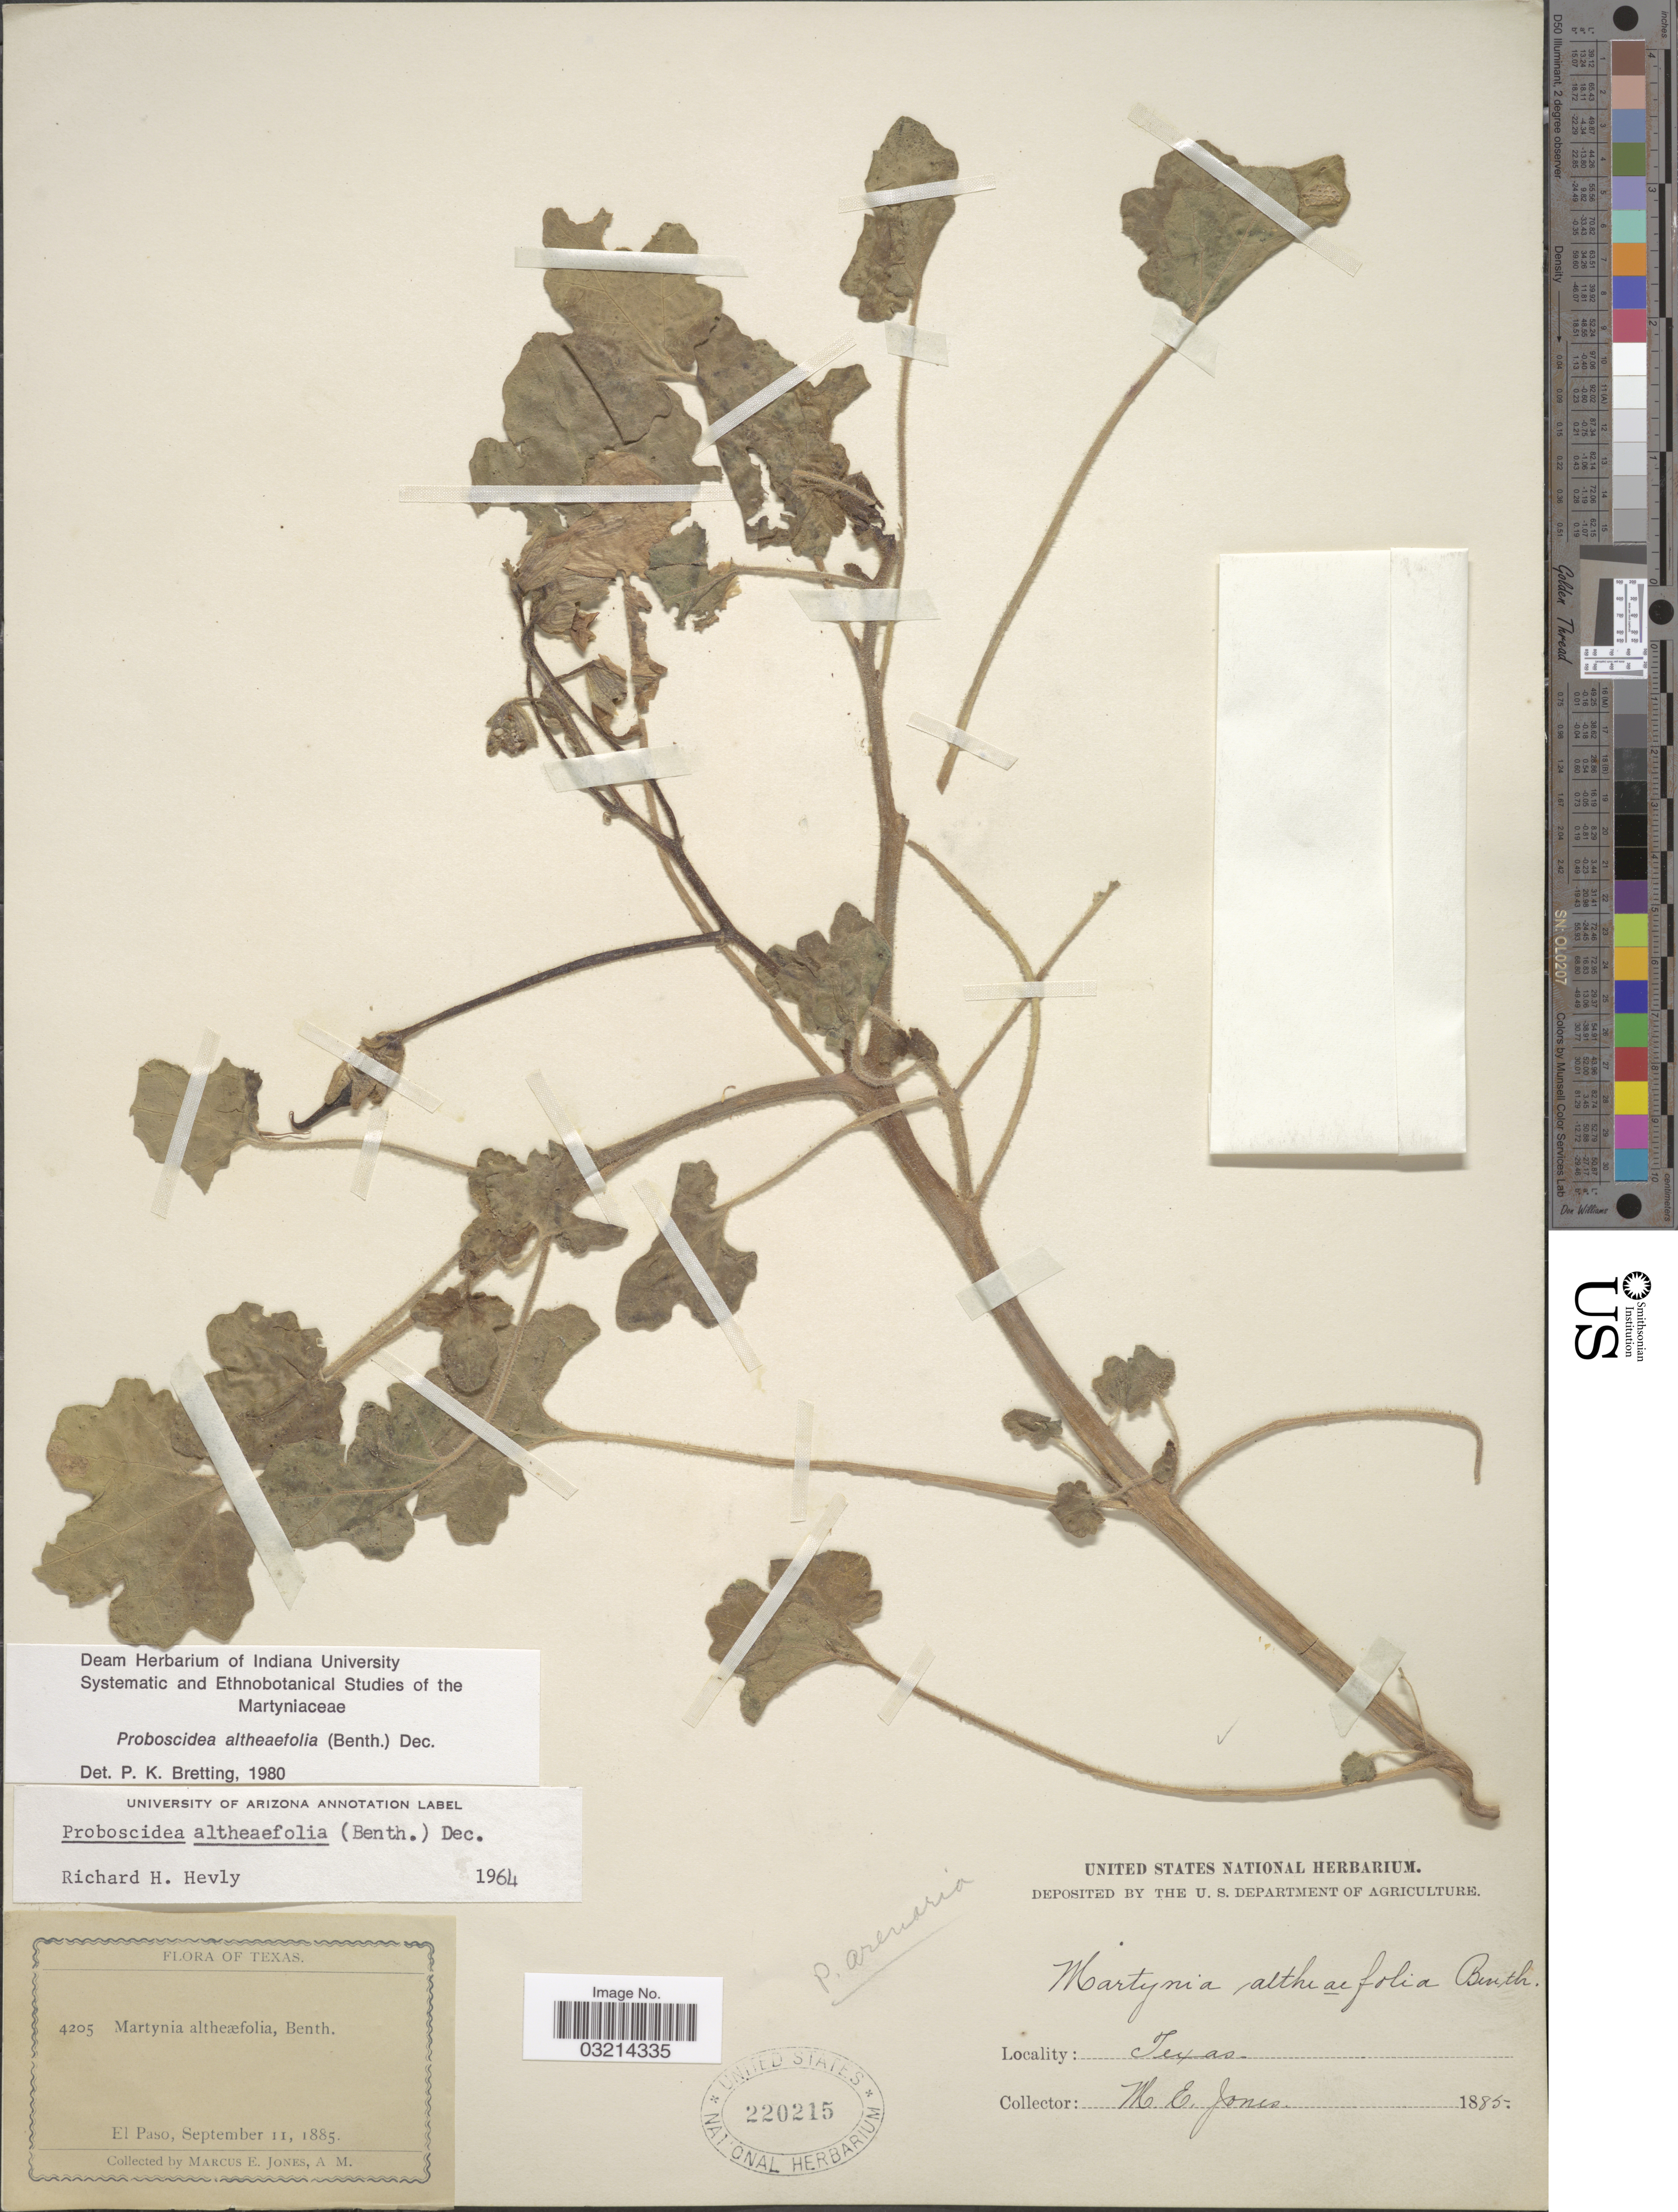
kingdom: Plantae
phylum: Tracheophyta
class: Magnoliopsida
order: Lamiales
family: Martyniaceae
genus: Proboscidea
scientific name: Proboscidea althaeifolia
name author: (Benth.) Decne.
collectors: M. E. Jones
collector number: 4205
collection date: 1885-09-11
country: United States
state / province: Texas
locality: El Paso.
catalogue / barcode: US 220215